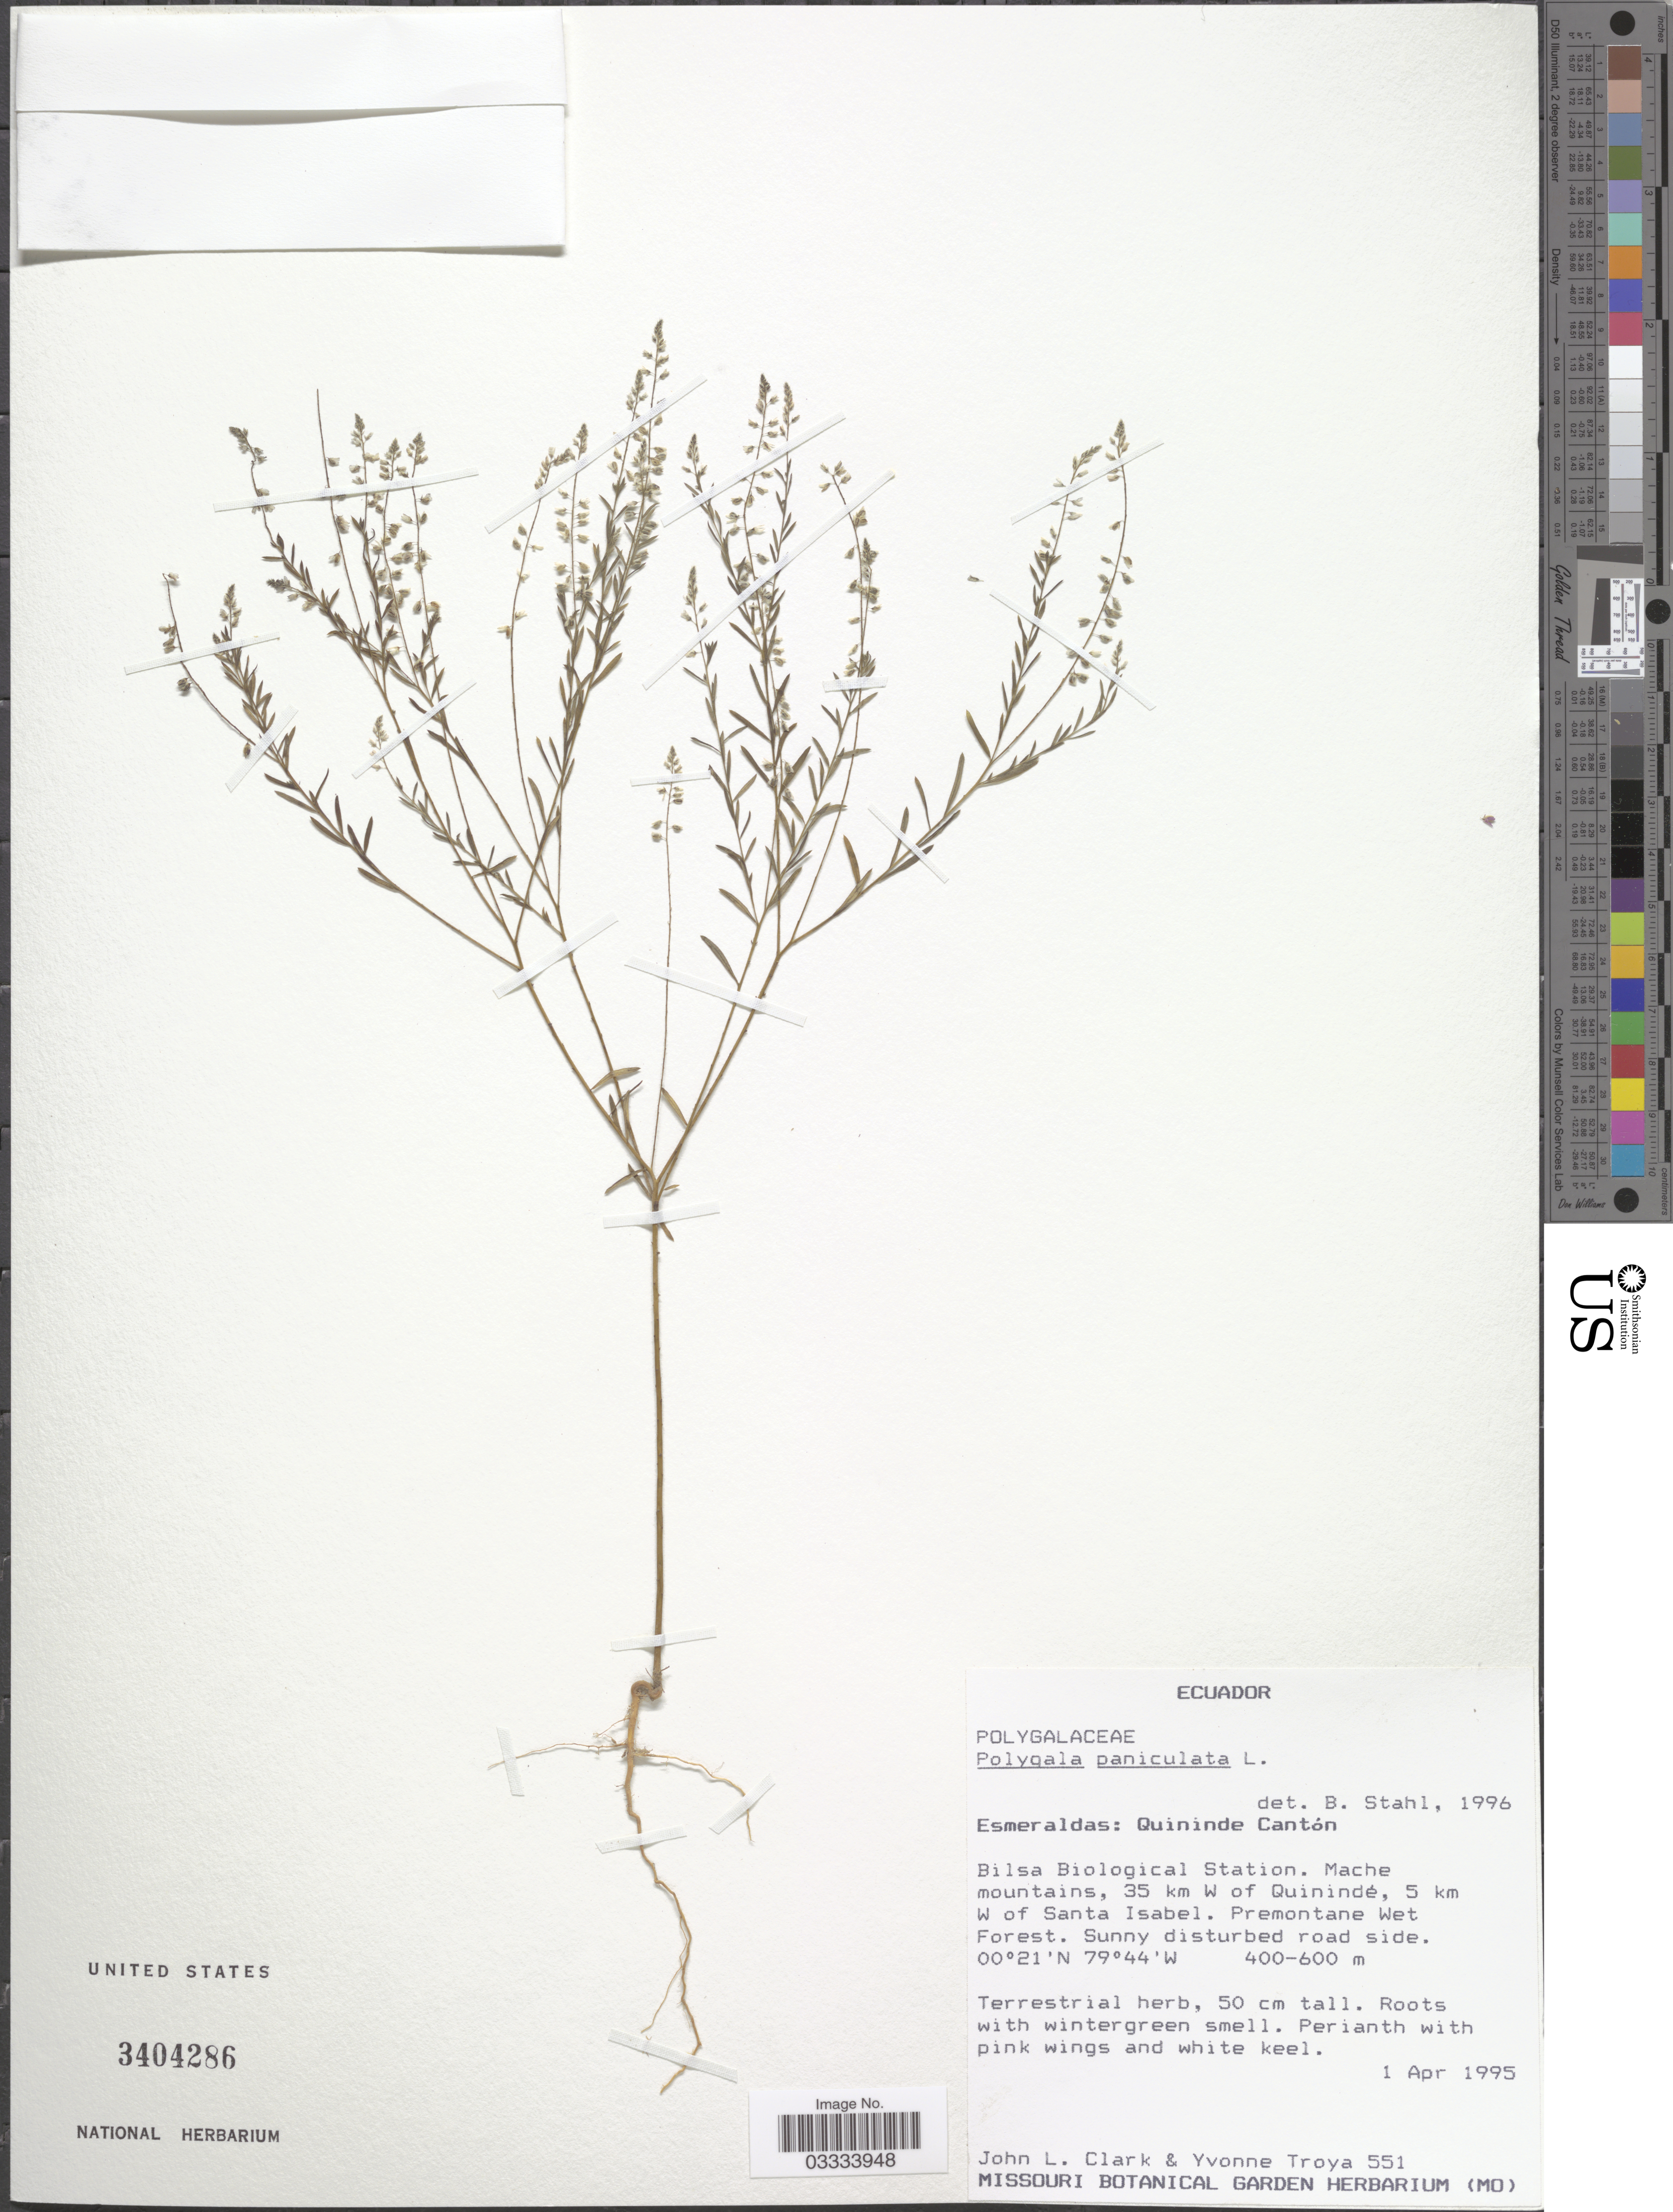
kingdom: Plantae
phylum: Tracheophyta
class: Magnoliopsida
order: Fabales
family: Polygalaceae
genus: Polygala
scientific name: Polygala paniculata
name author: L.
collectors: J. L. Clark & Y. Troya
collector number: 551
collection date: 1995-04-01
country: Ecuador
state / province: Esmeraldas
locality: Quininde Cantón. Bilsa Biological Station. Mache mountains, 35 km W of Quinindé, 5 km W of Santa Isabel.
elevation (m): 400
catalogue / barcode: US 3404286